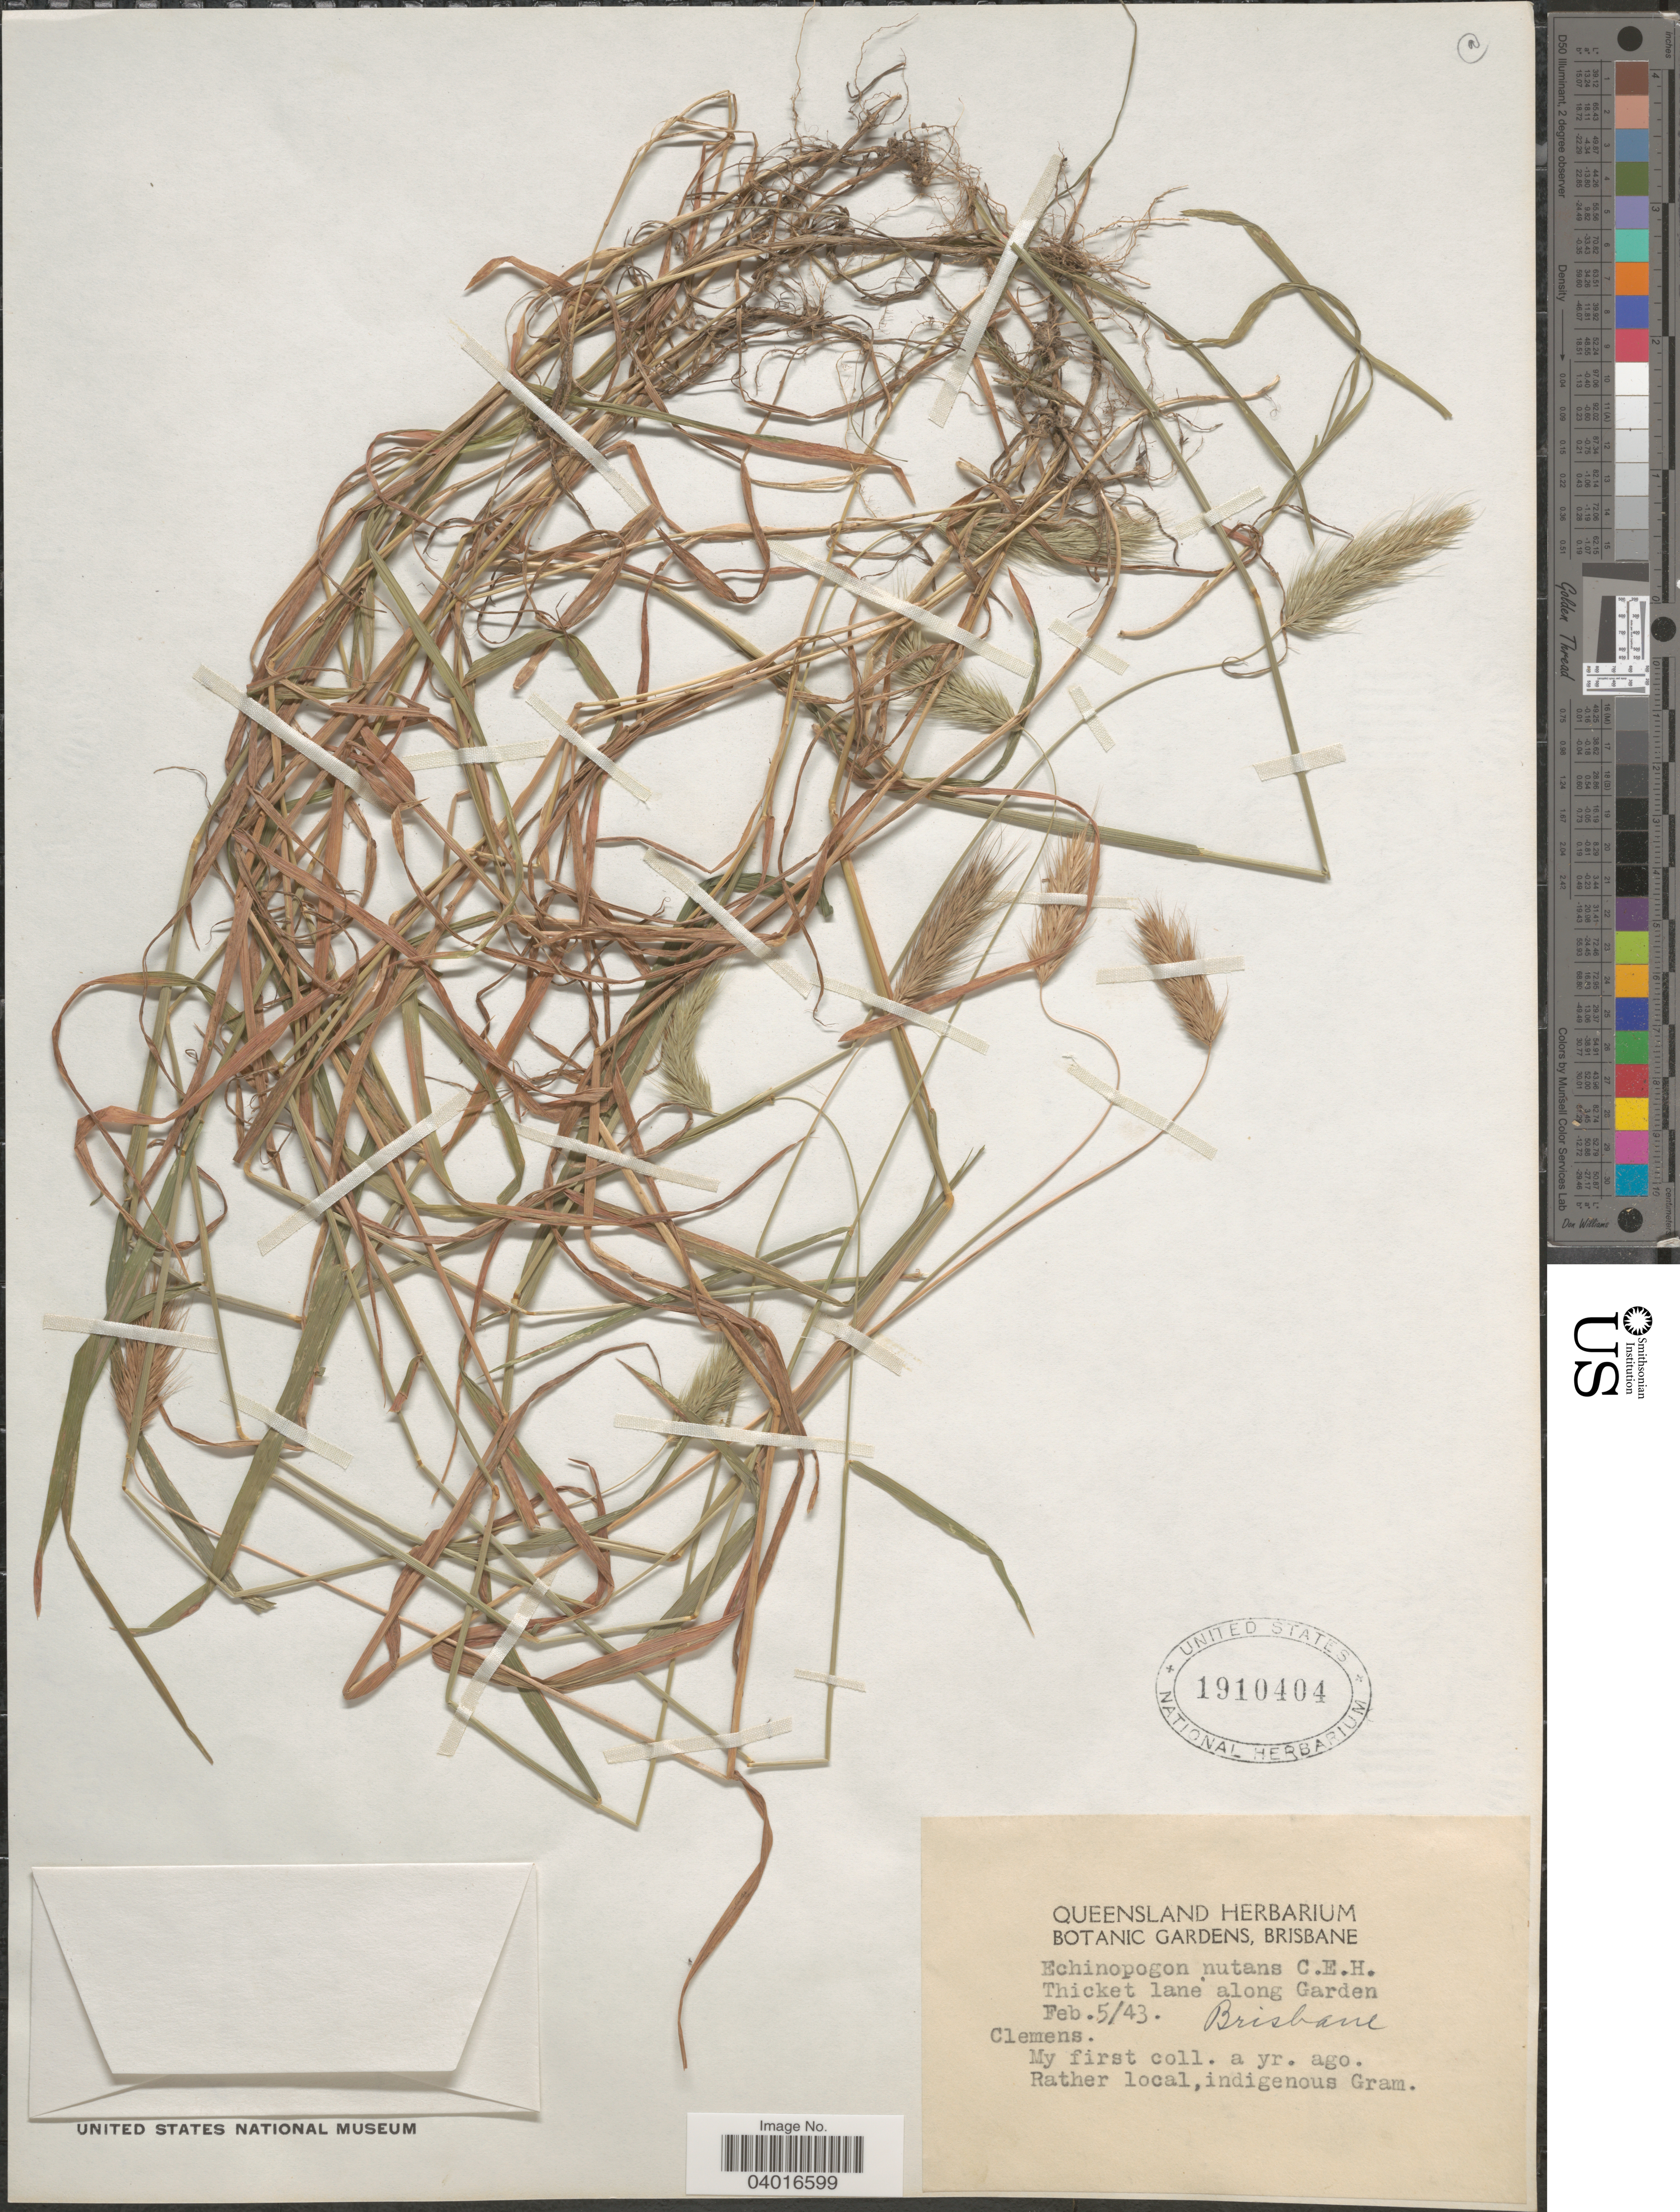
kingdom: Plantae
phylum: Tracheophyta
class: Liliopsida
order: Poales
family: Poaceae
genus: Echinopogon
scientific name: Echinopogon nutans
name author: C.E. Hubb.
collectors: -. Clemens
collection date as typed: Transcribed d/m/y: 5/2/43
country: Australia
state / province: Queensland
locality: Thicket lane along Garden. Brisbane.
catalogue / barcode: US 1910404